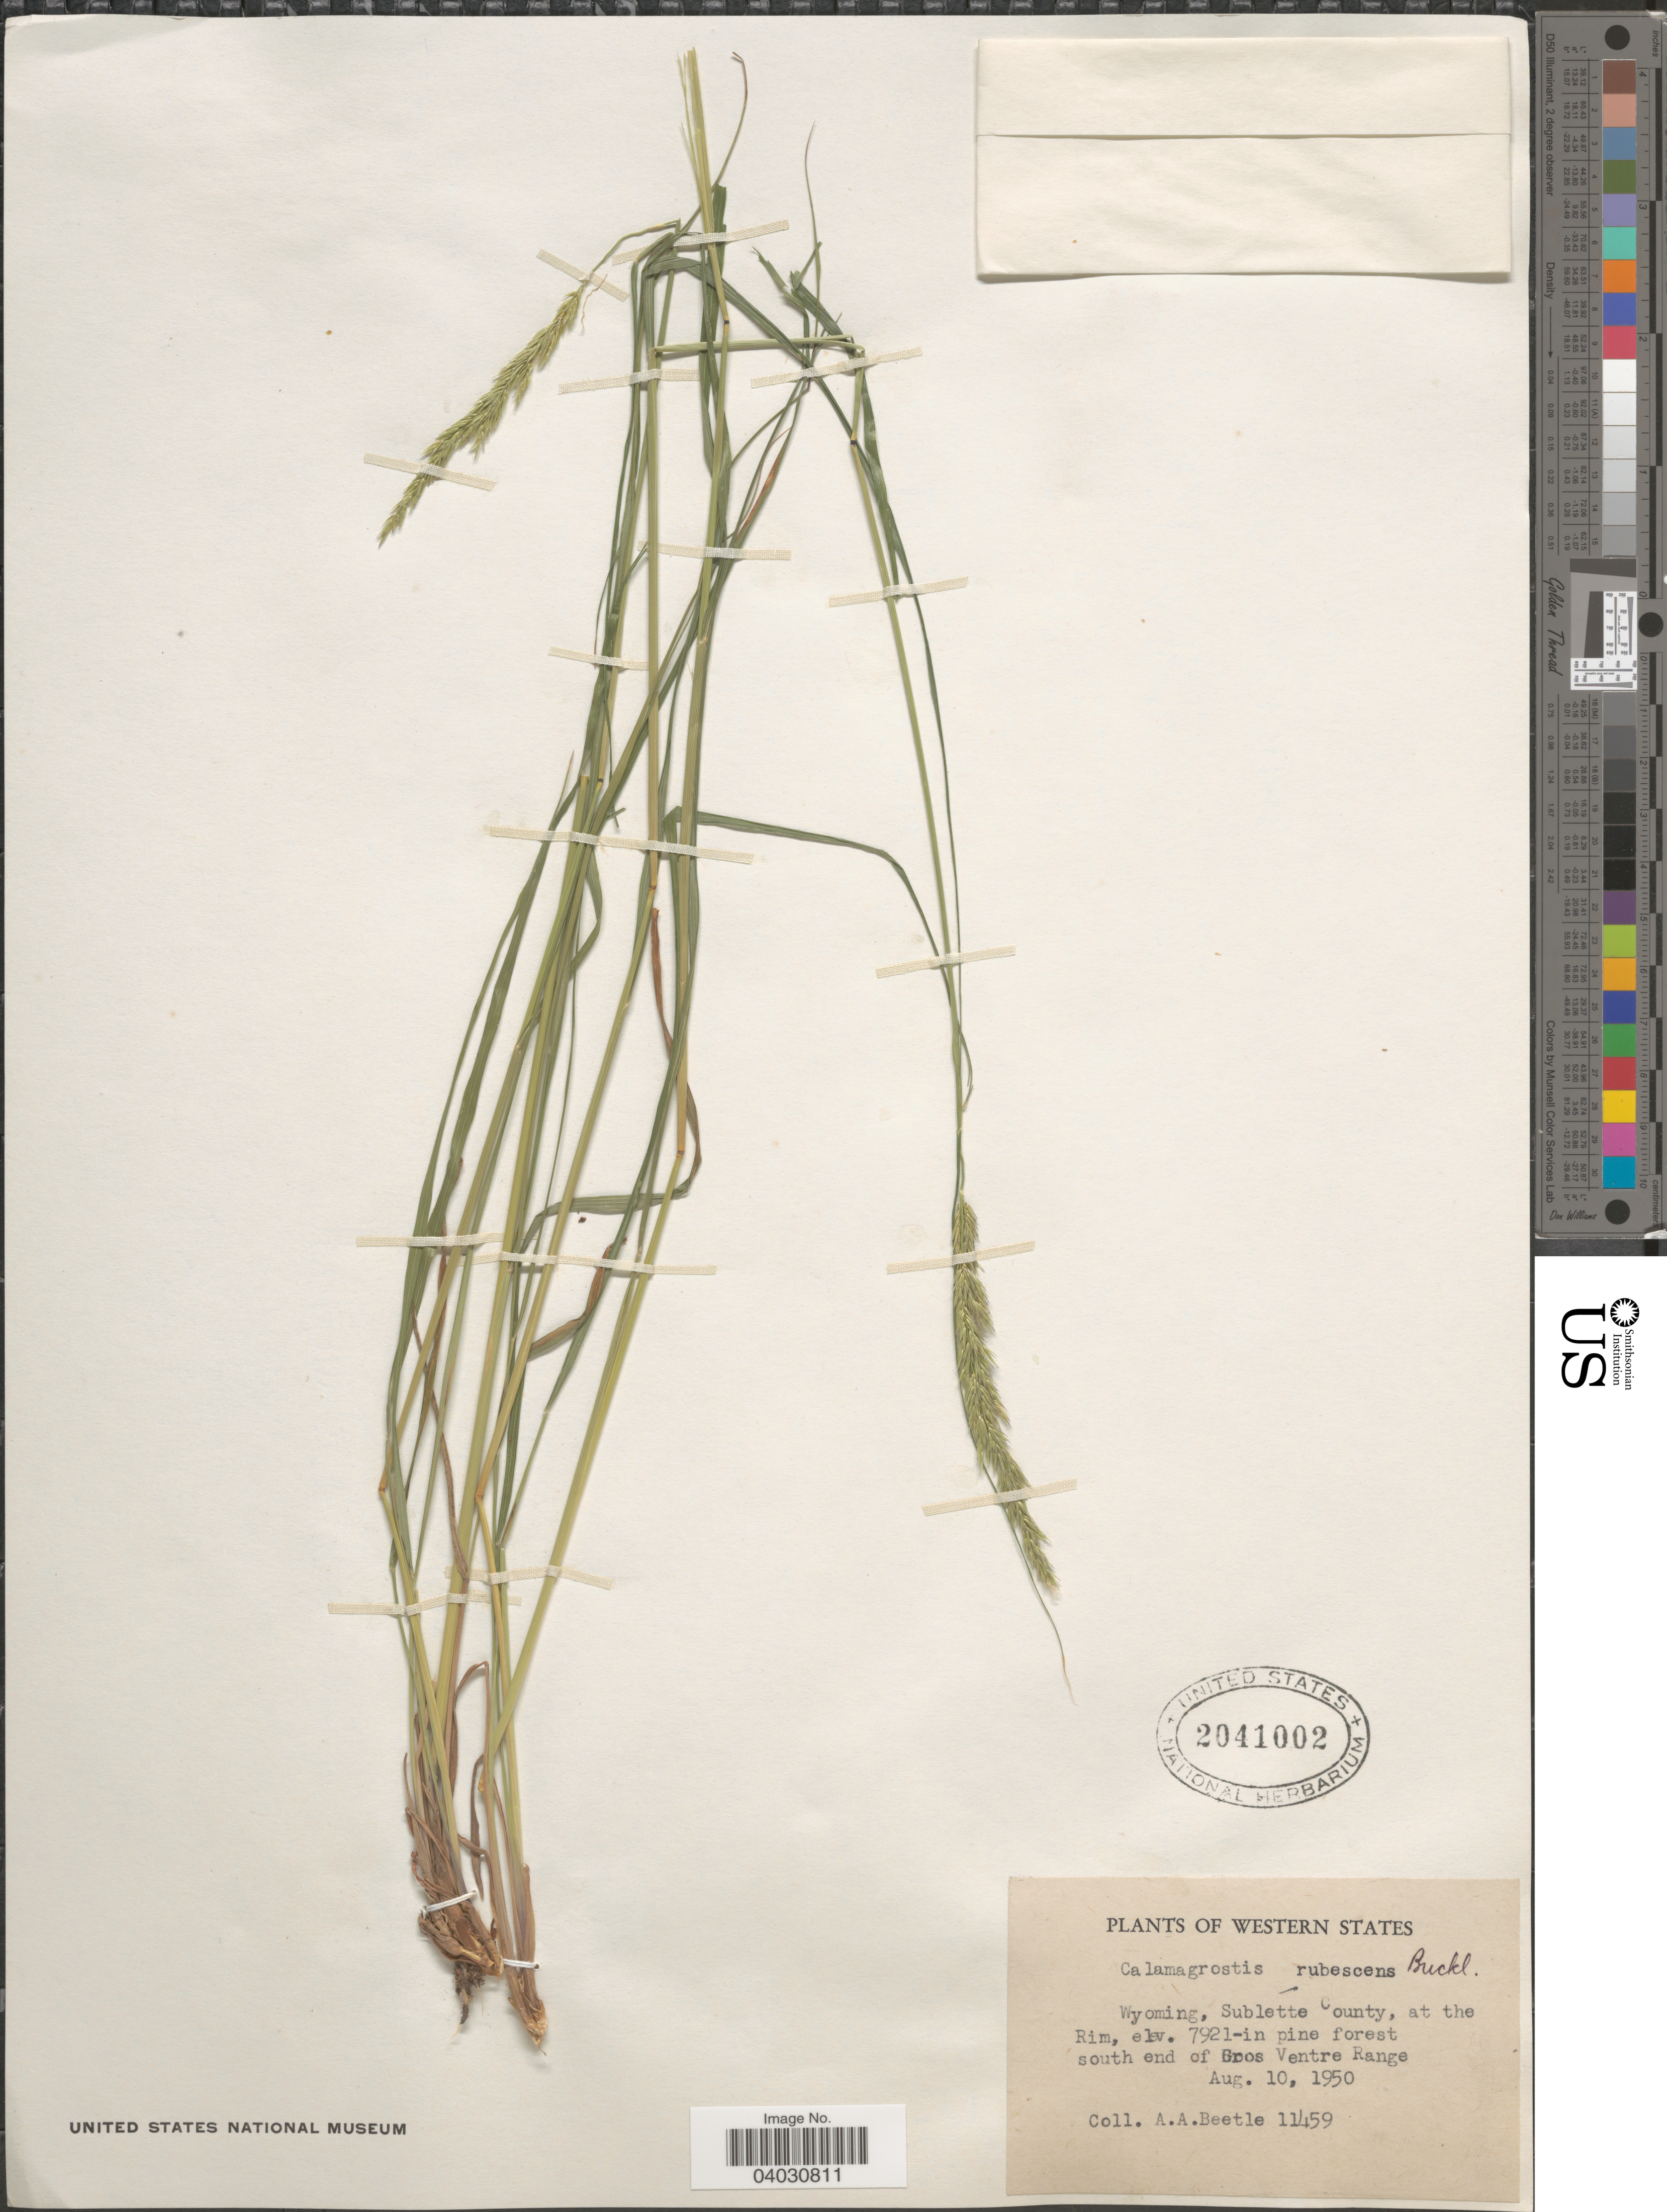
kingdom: Plantae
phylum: Tracheophyta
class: Liliopsida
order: Poales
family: Poaceae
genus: Calamagrostis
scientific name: Calamagrostis rubescens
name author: Buckley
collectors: A. A. Beetle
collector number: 11459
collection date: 1950-08-10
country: United States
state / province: Wyoming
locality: Western. Sublette County, at the Rim, in pine forest south end of Gros Ventre Range.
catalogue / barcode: US 2041002